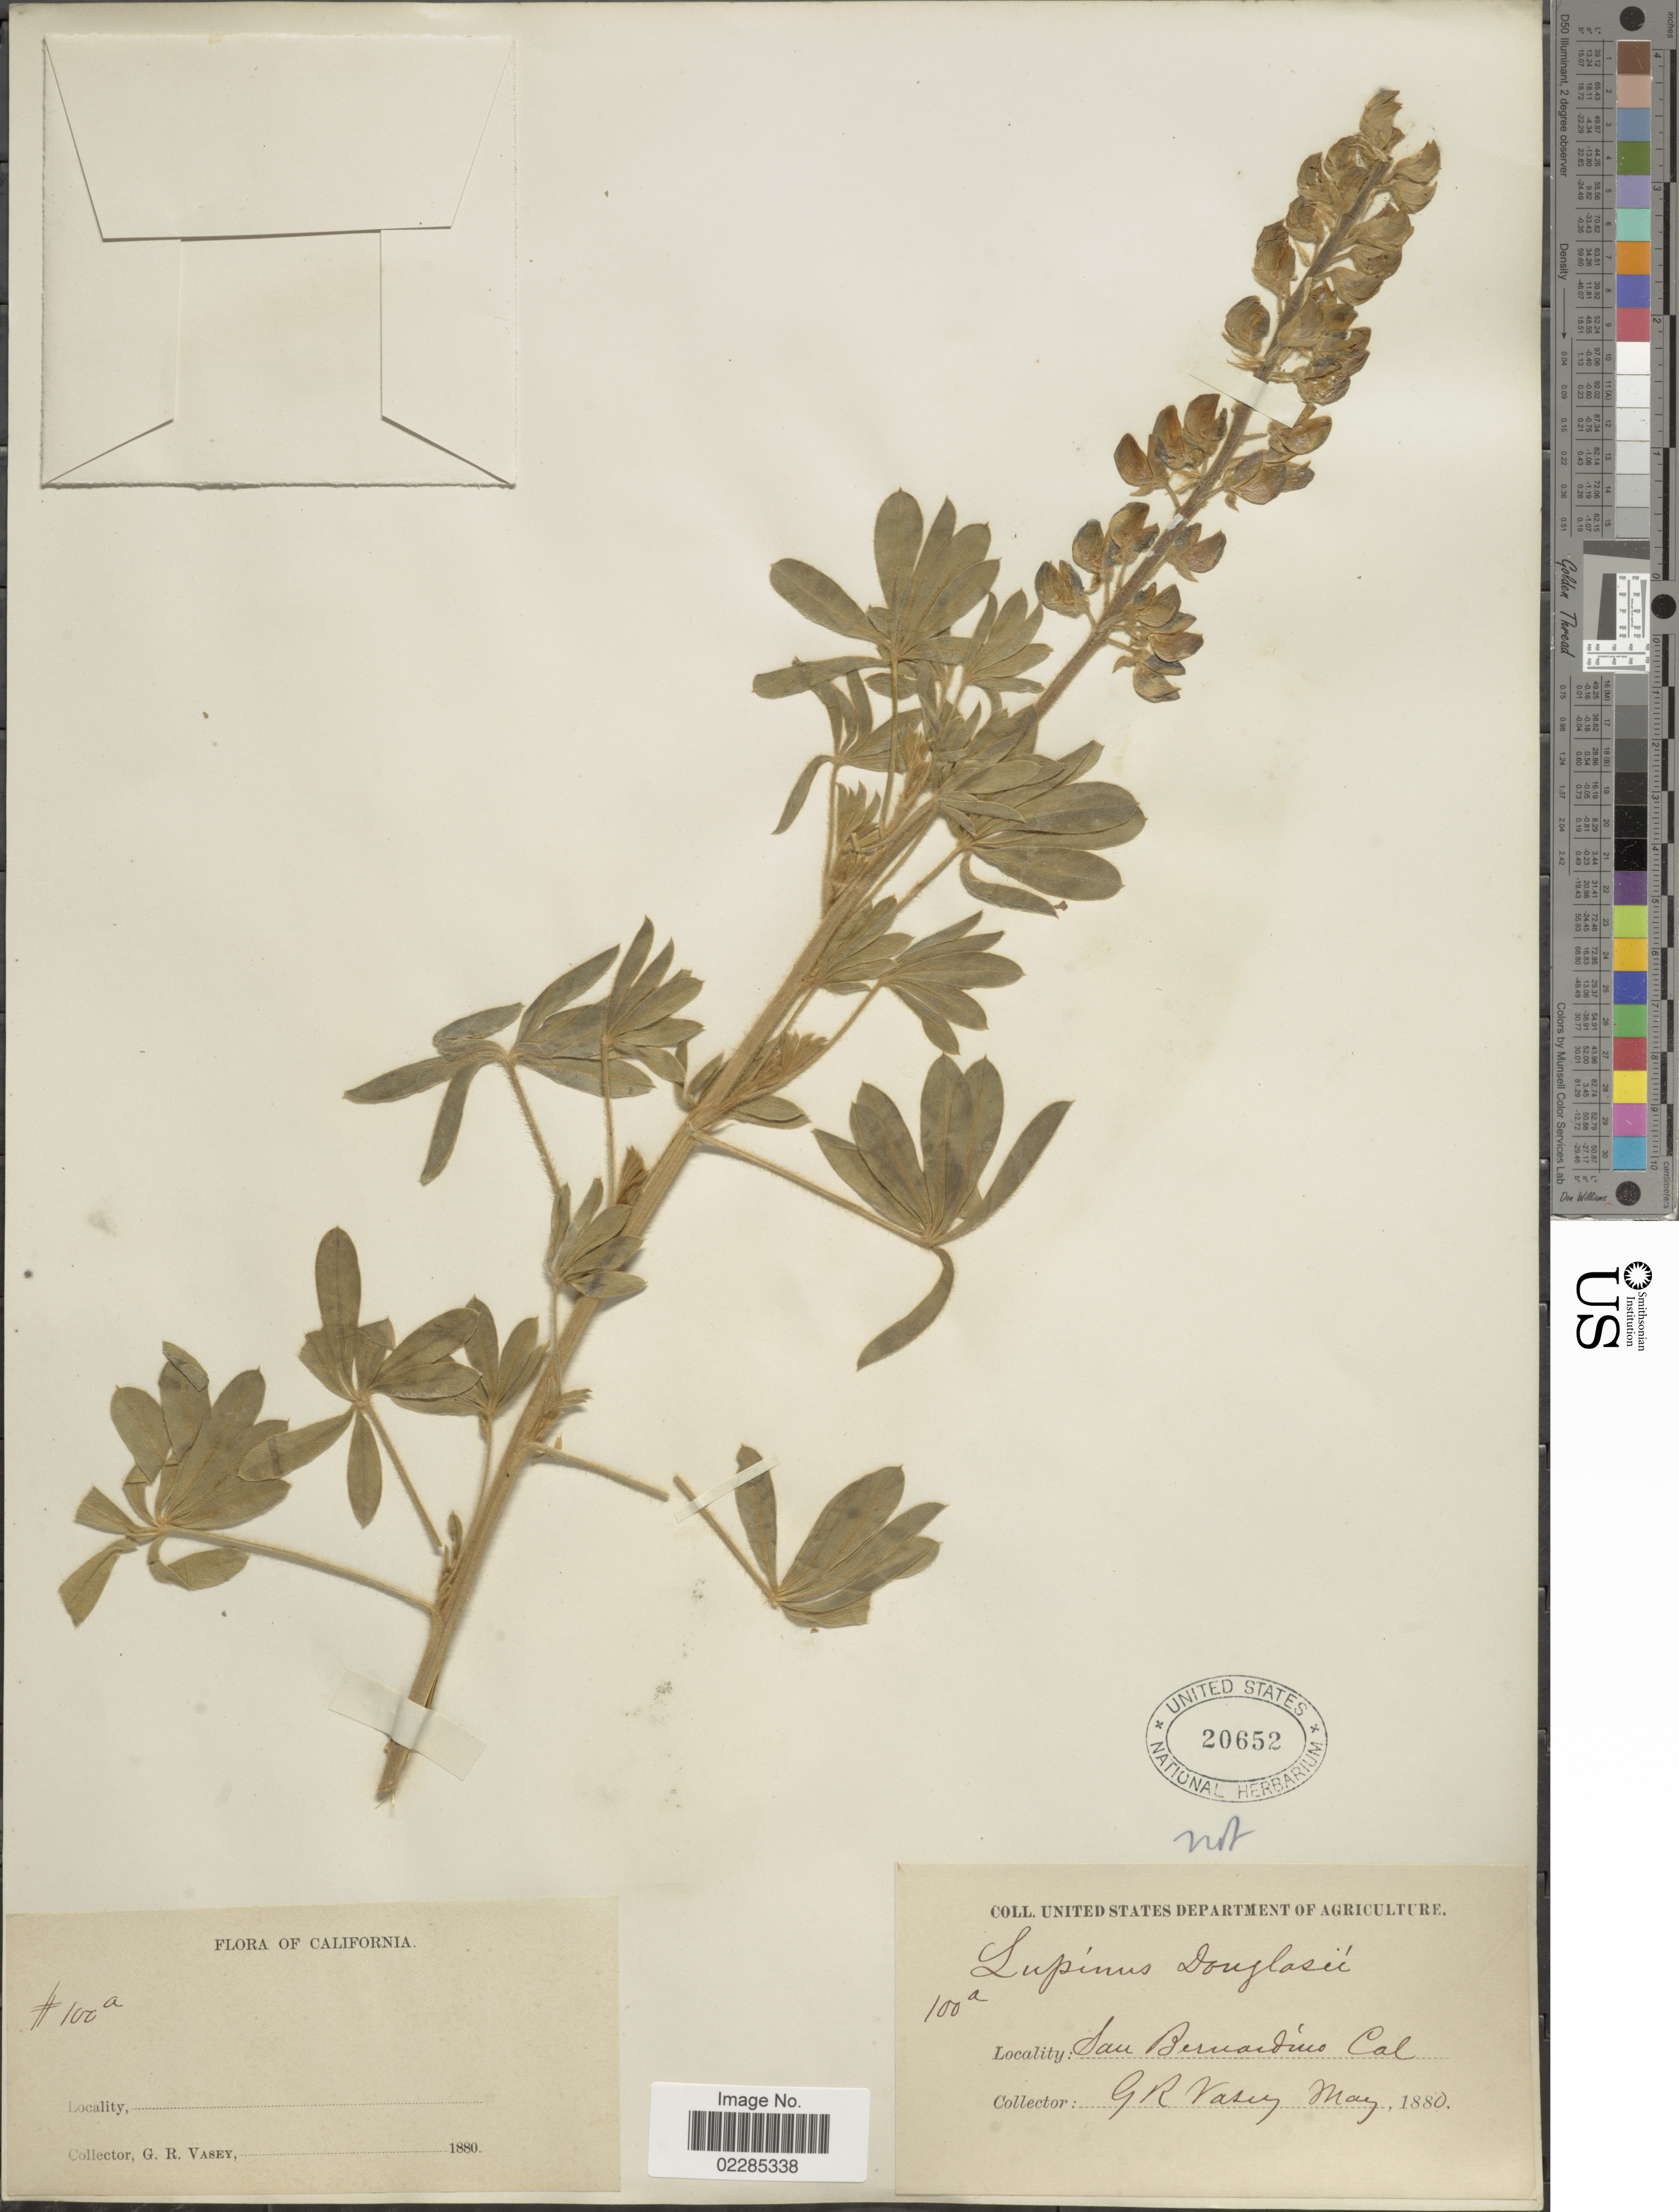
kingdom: Plantae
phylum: Tracheophyta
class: Magnoliopsida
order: Fabales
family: Fabaceae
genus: Lupinus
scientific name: Lupinus formosus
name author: Greene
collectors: G. R. Vasey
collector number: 100a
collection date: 1880-05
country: United States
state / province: California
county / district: San Bernardino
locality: San Bernardino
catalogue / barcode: US 20652